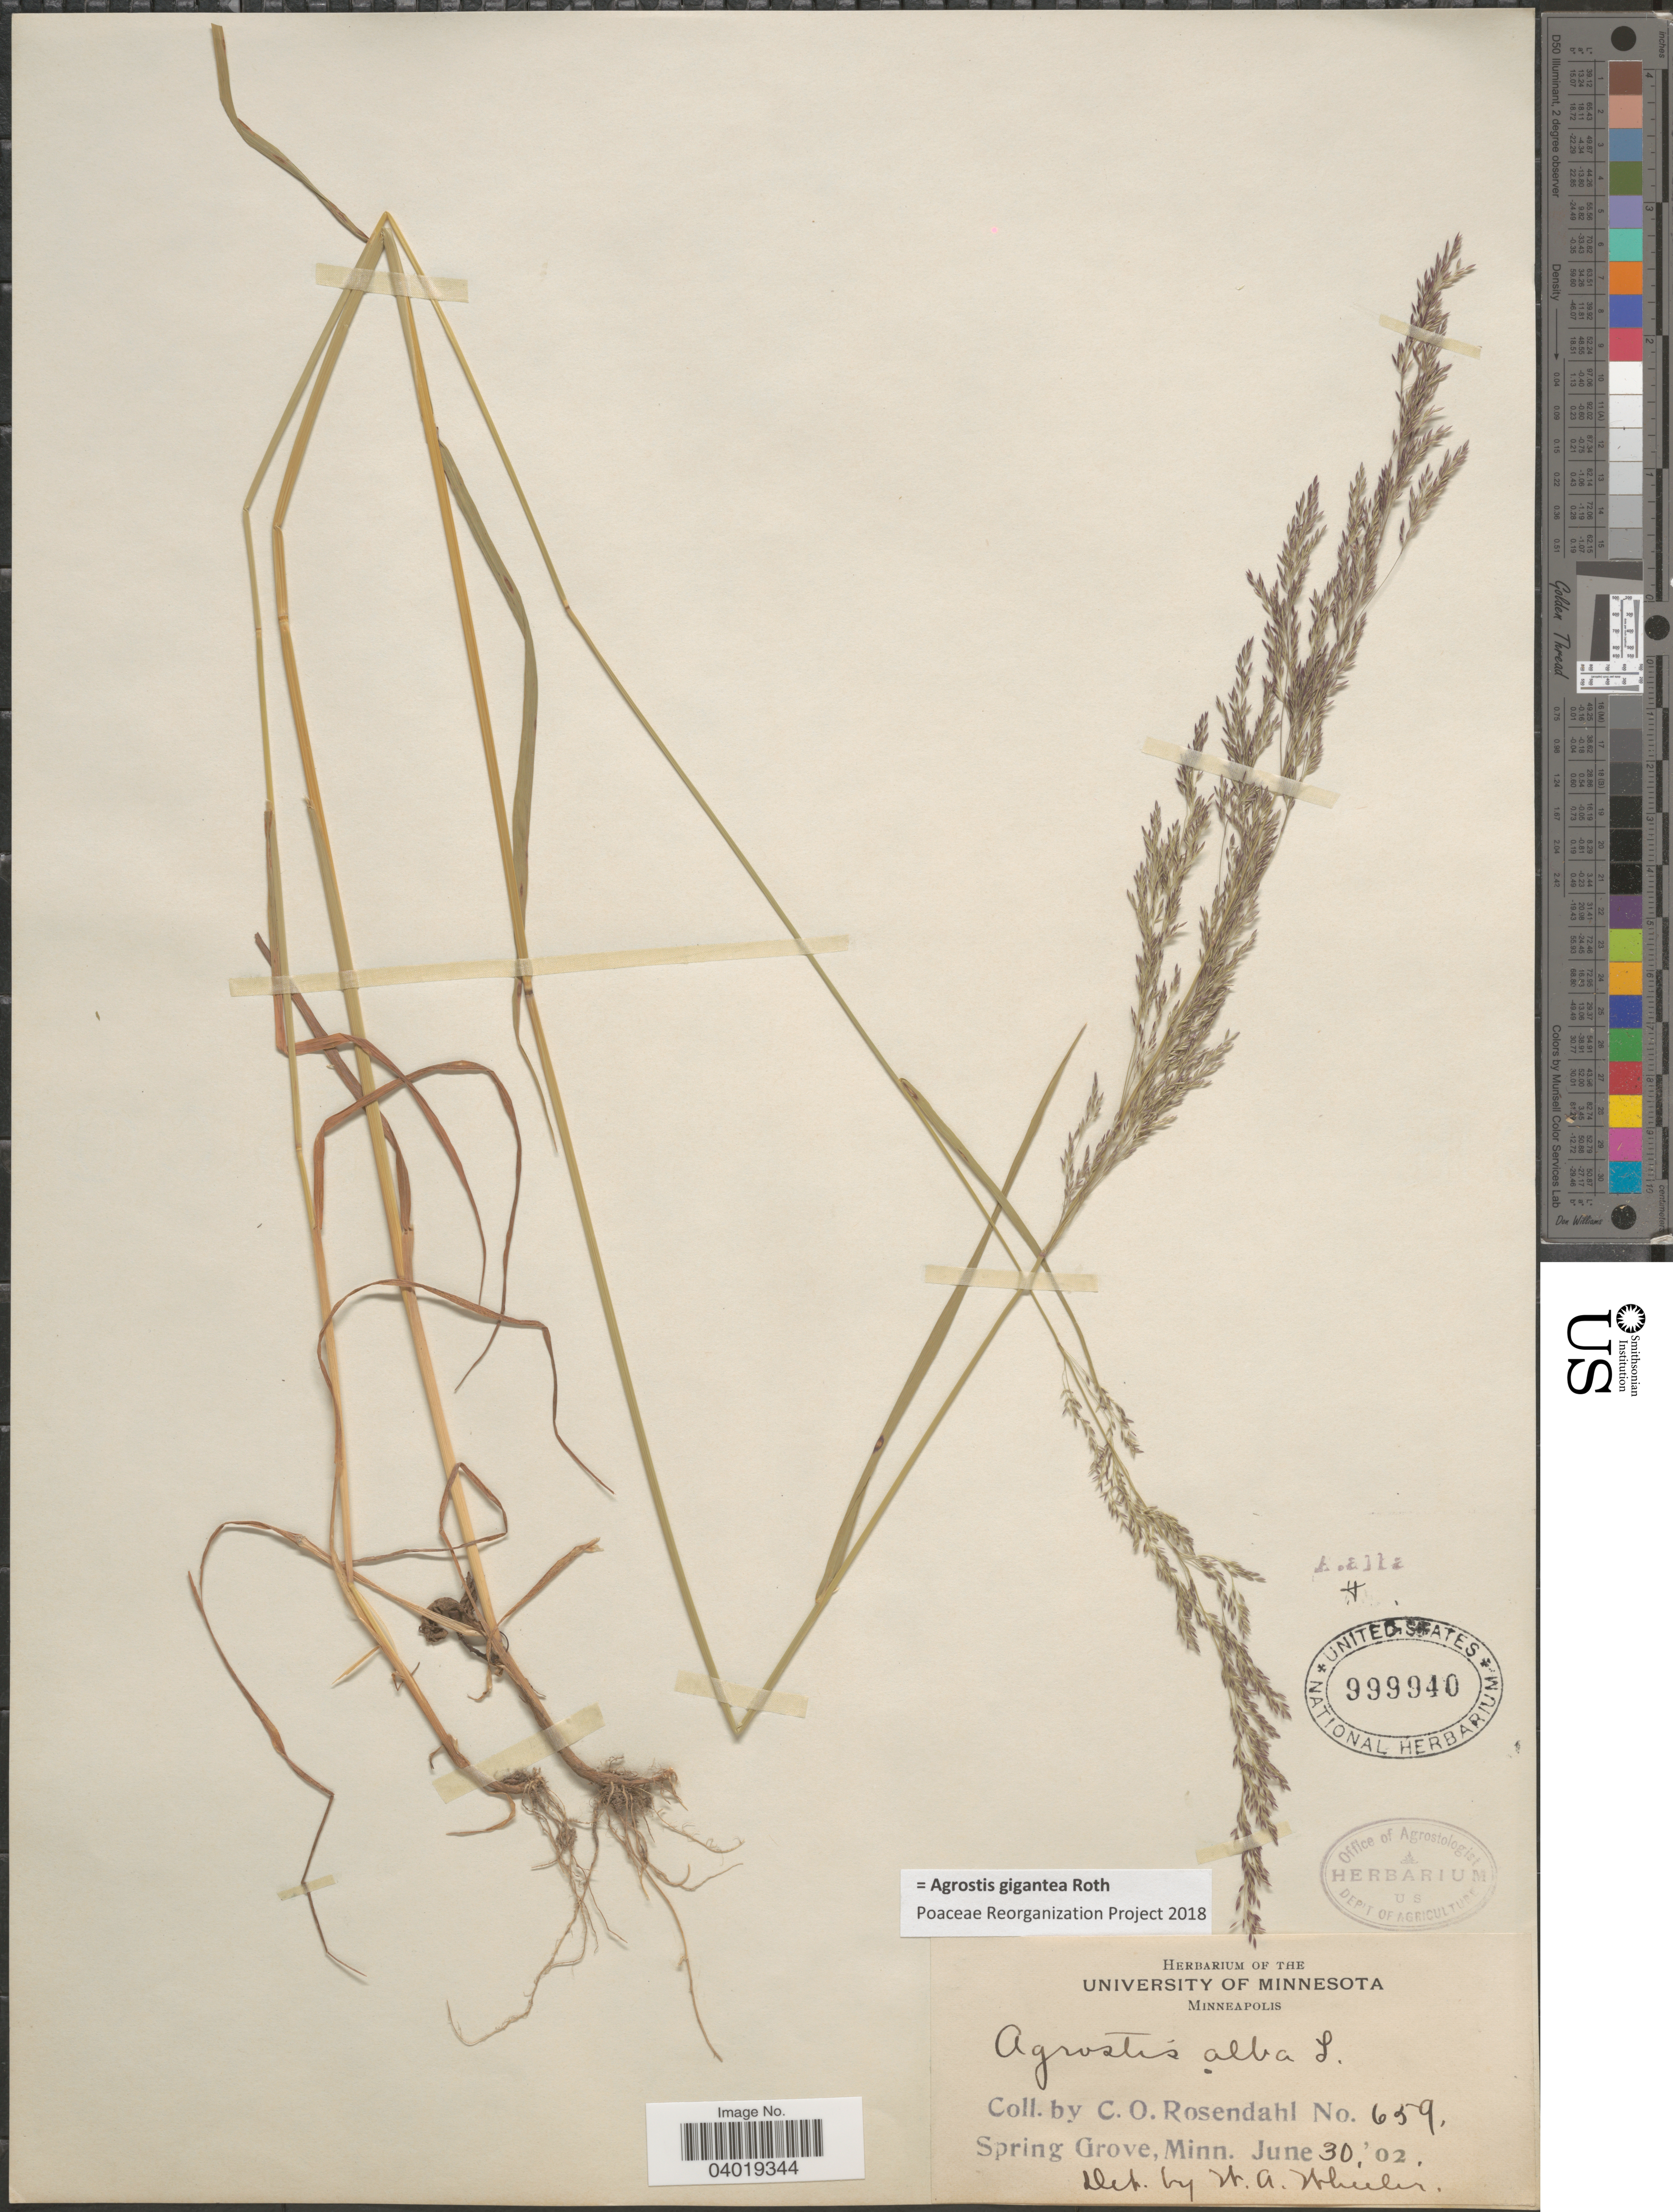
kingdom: Plantae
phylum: Tracheophyta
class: Liliopsida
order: Poales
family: Poaceae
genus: Agrostis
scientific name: Agrostis gigantea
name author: Roth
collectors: C. O. Rosendahl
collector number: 659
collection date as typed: Transcribed d/m/y: 30/6/2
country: United States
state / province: Minnesota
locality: Spring Grove.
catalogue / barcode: US 999940